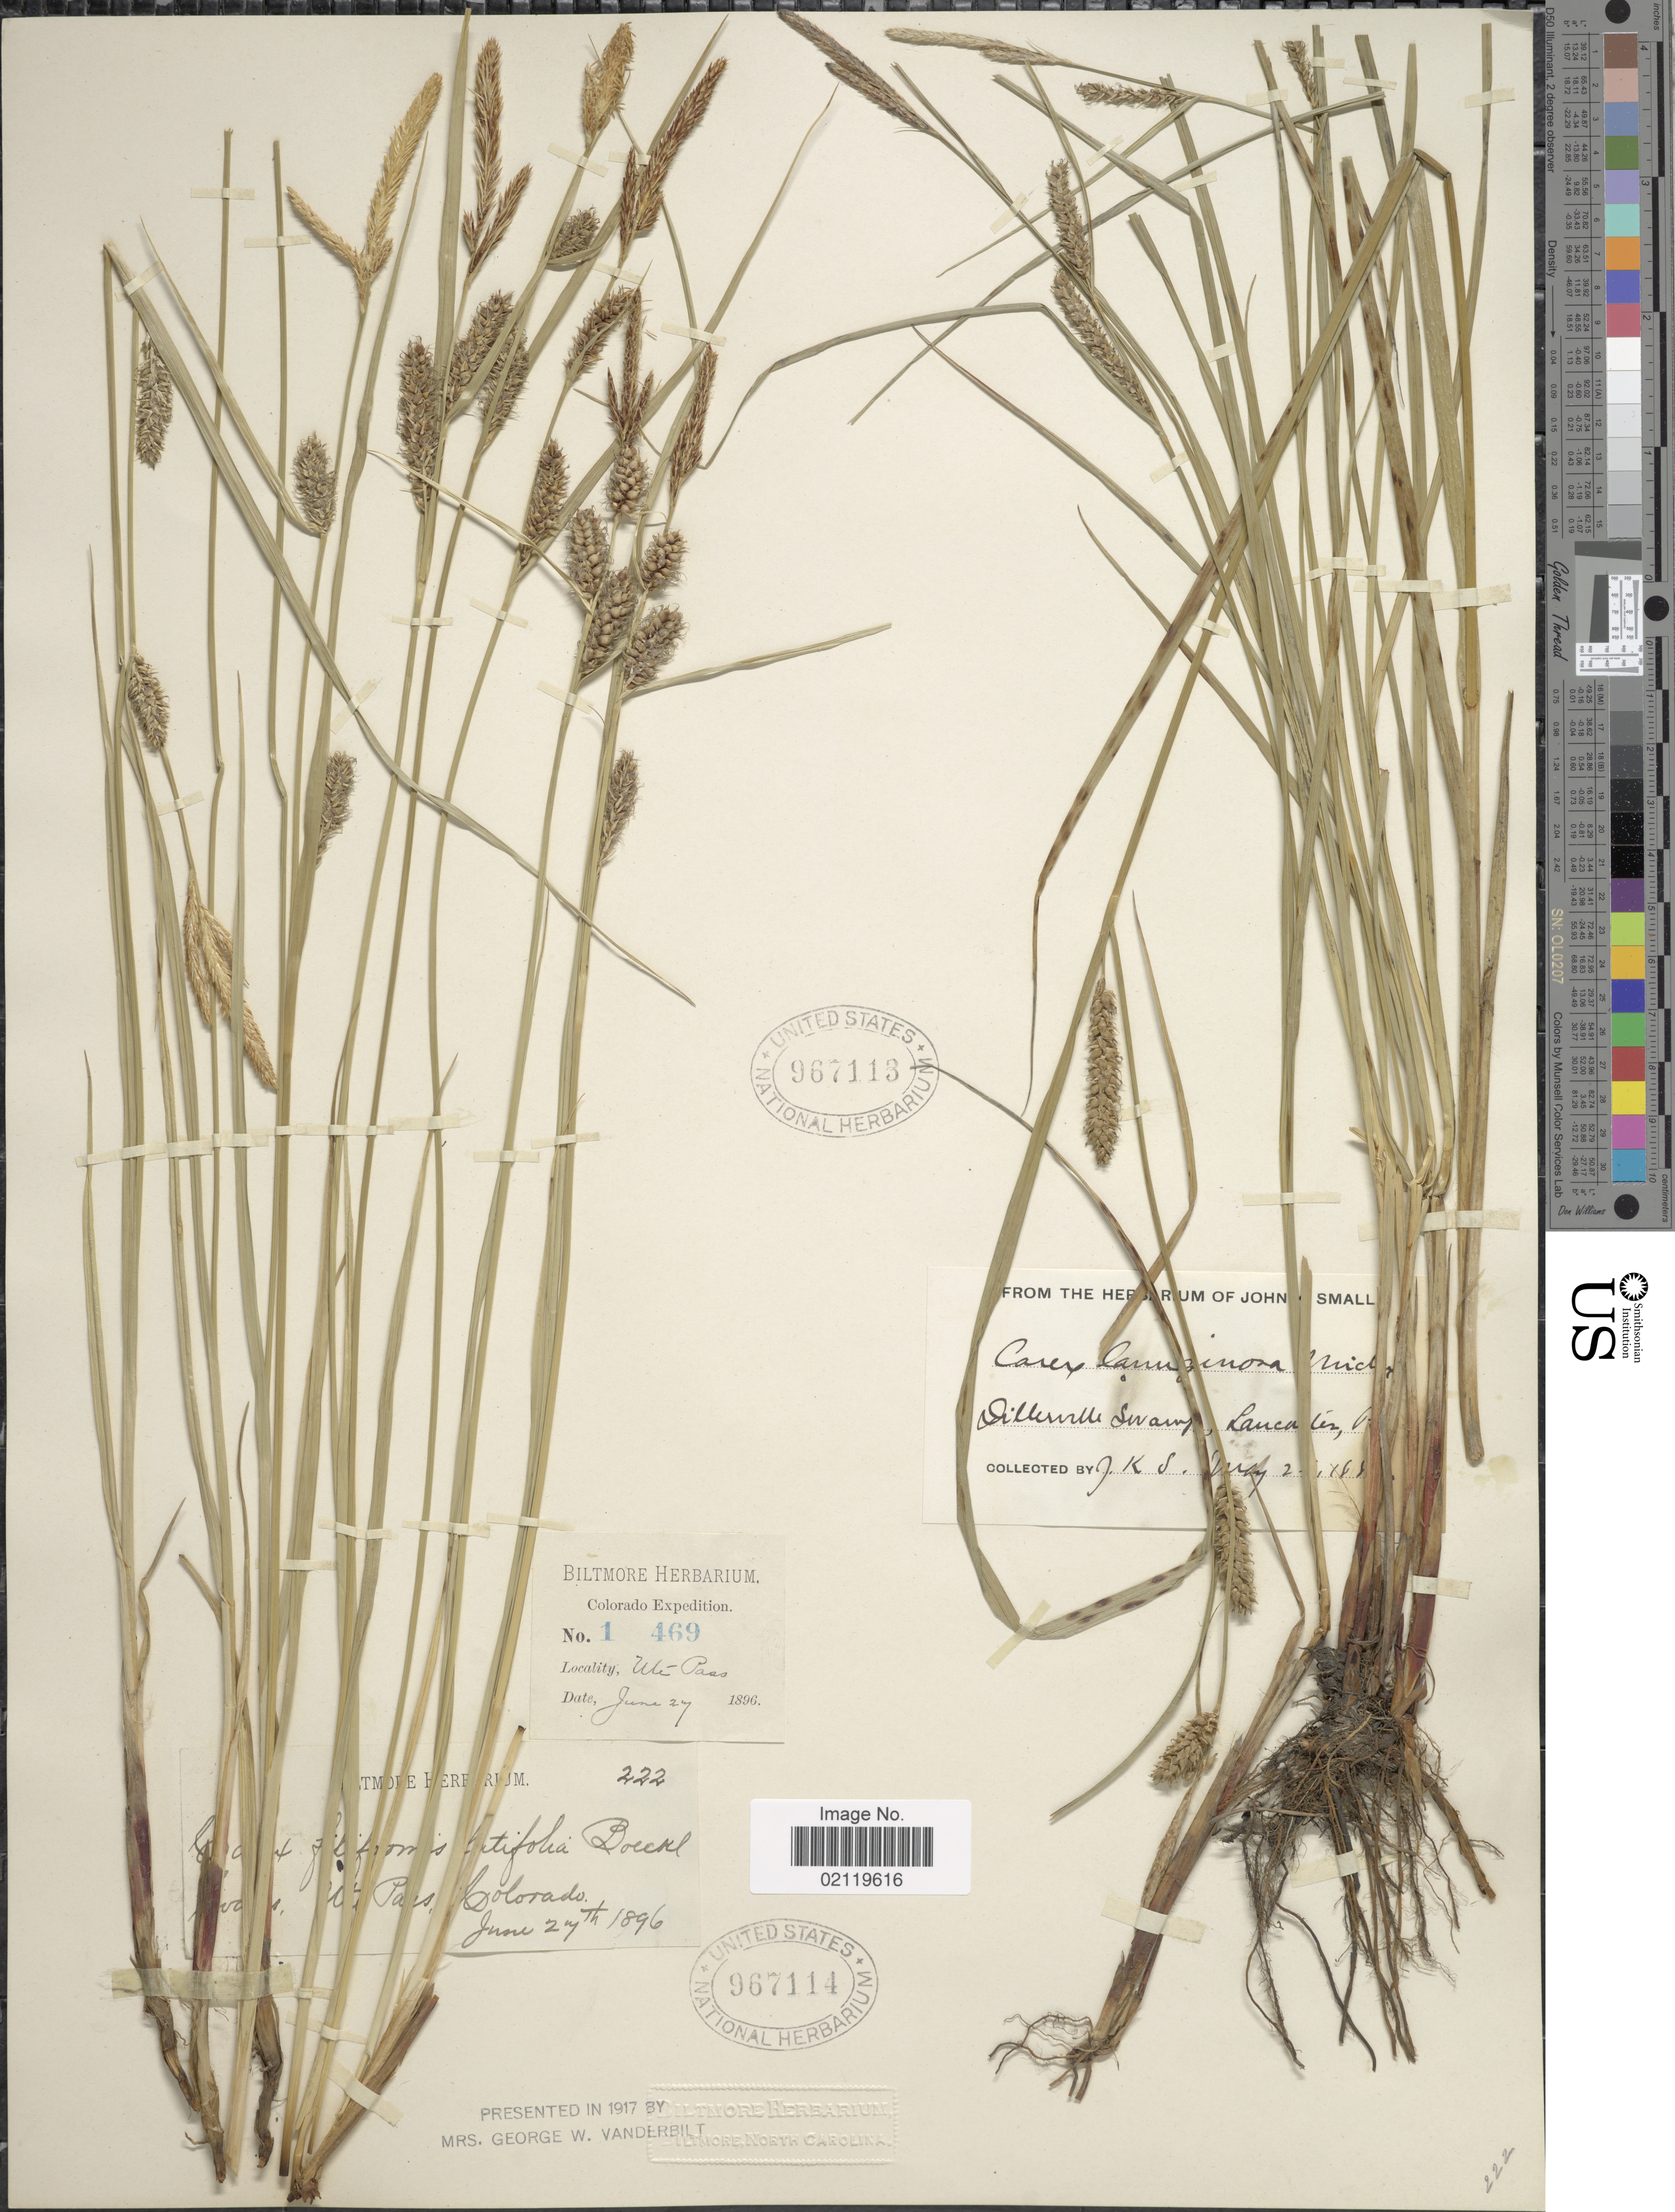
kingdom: Plantae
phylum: Tracheophyta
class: Liliopsida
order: Poales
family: Cyperaceae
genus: Carex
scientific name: Carex pellita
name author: Muhl. ex Willd.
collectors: J. K. Small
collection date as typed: Transcribed d/m/y: 2/5/188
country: United States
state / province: Pennsylvania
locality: Gillerville Swamp, Lancaster, Pa.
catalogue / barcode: US 967113-2